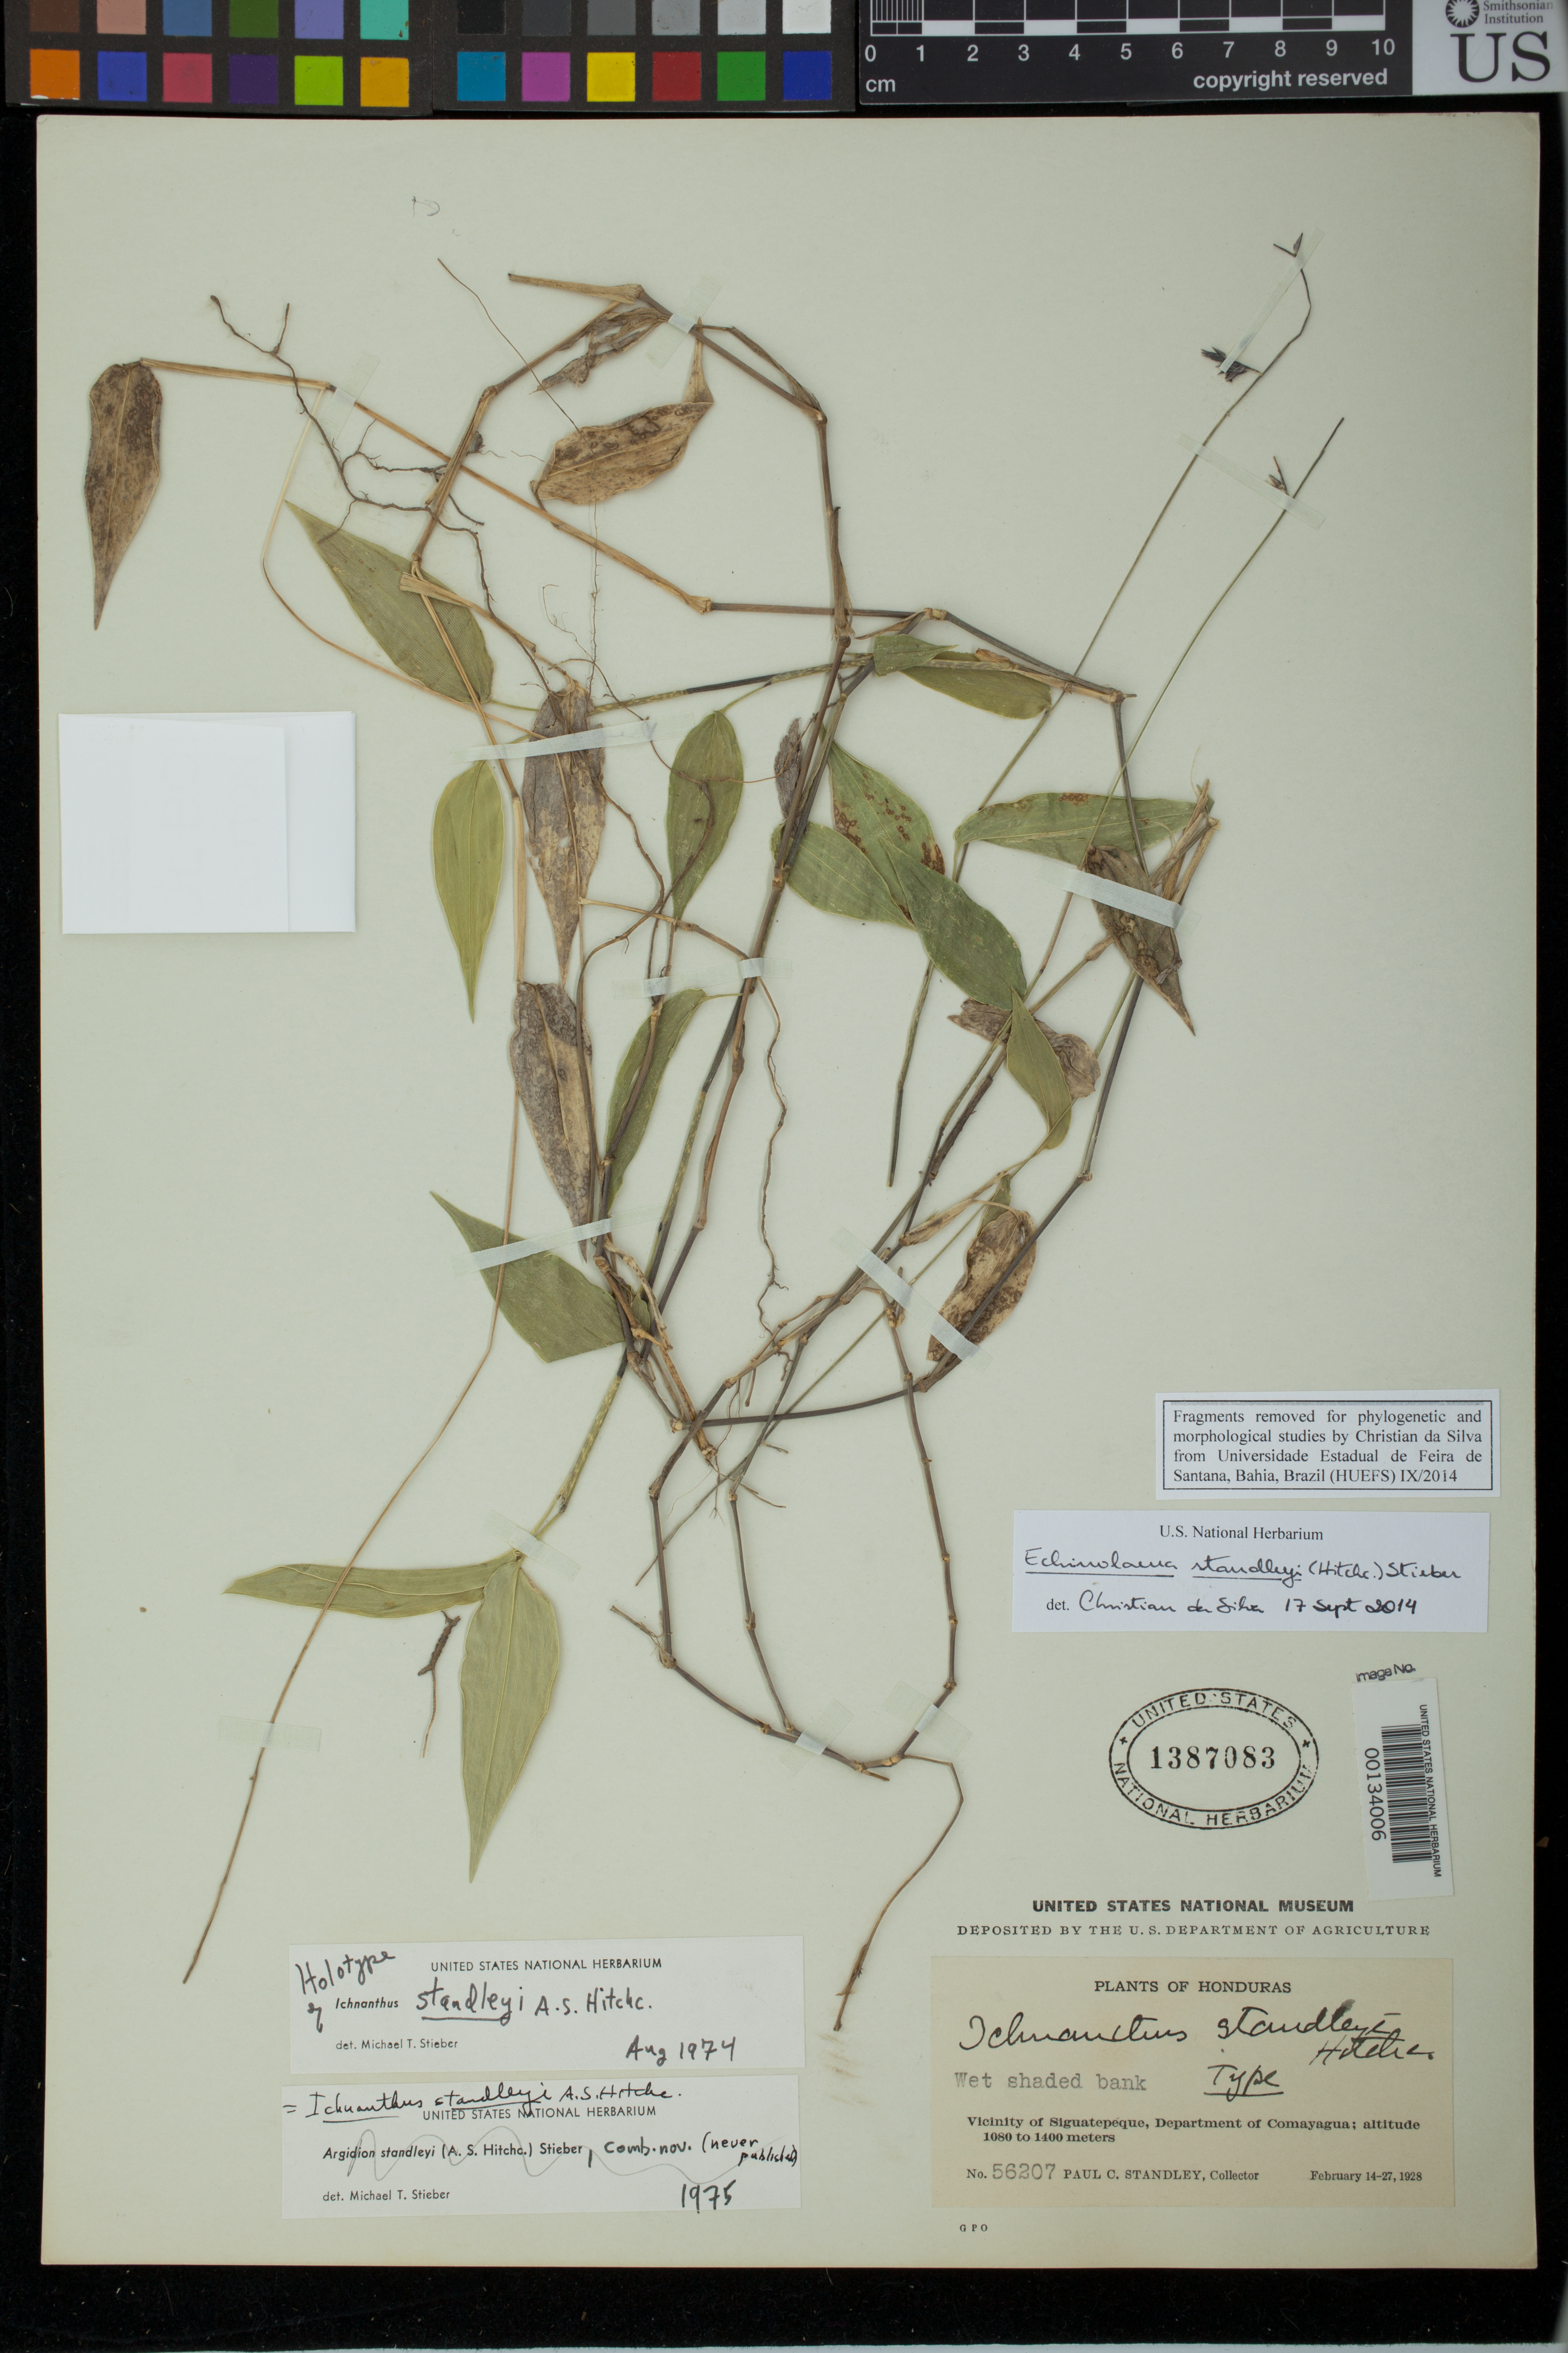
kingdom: Plantae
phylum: Tracheophyta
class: Liliopsida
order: Poales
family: Poaceae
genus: Ichnanthus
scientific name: Ichnanthus standleyi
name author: Hitchc.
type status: Holotype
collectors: P. C. Standley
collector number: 56207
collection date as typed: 14 Feb 1928 to 27 Feb 1928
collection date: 1928-02-14/1928-02-27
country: Honduras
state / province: Comayagua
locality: Vicinity of Siguatepeque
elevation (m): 1080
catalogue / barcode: US 1387083